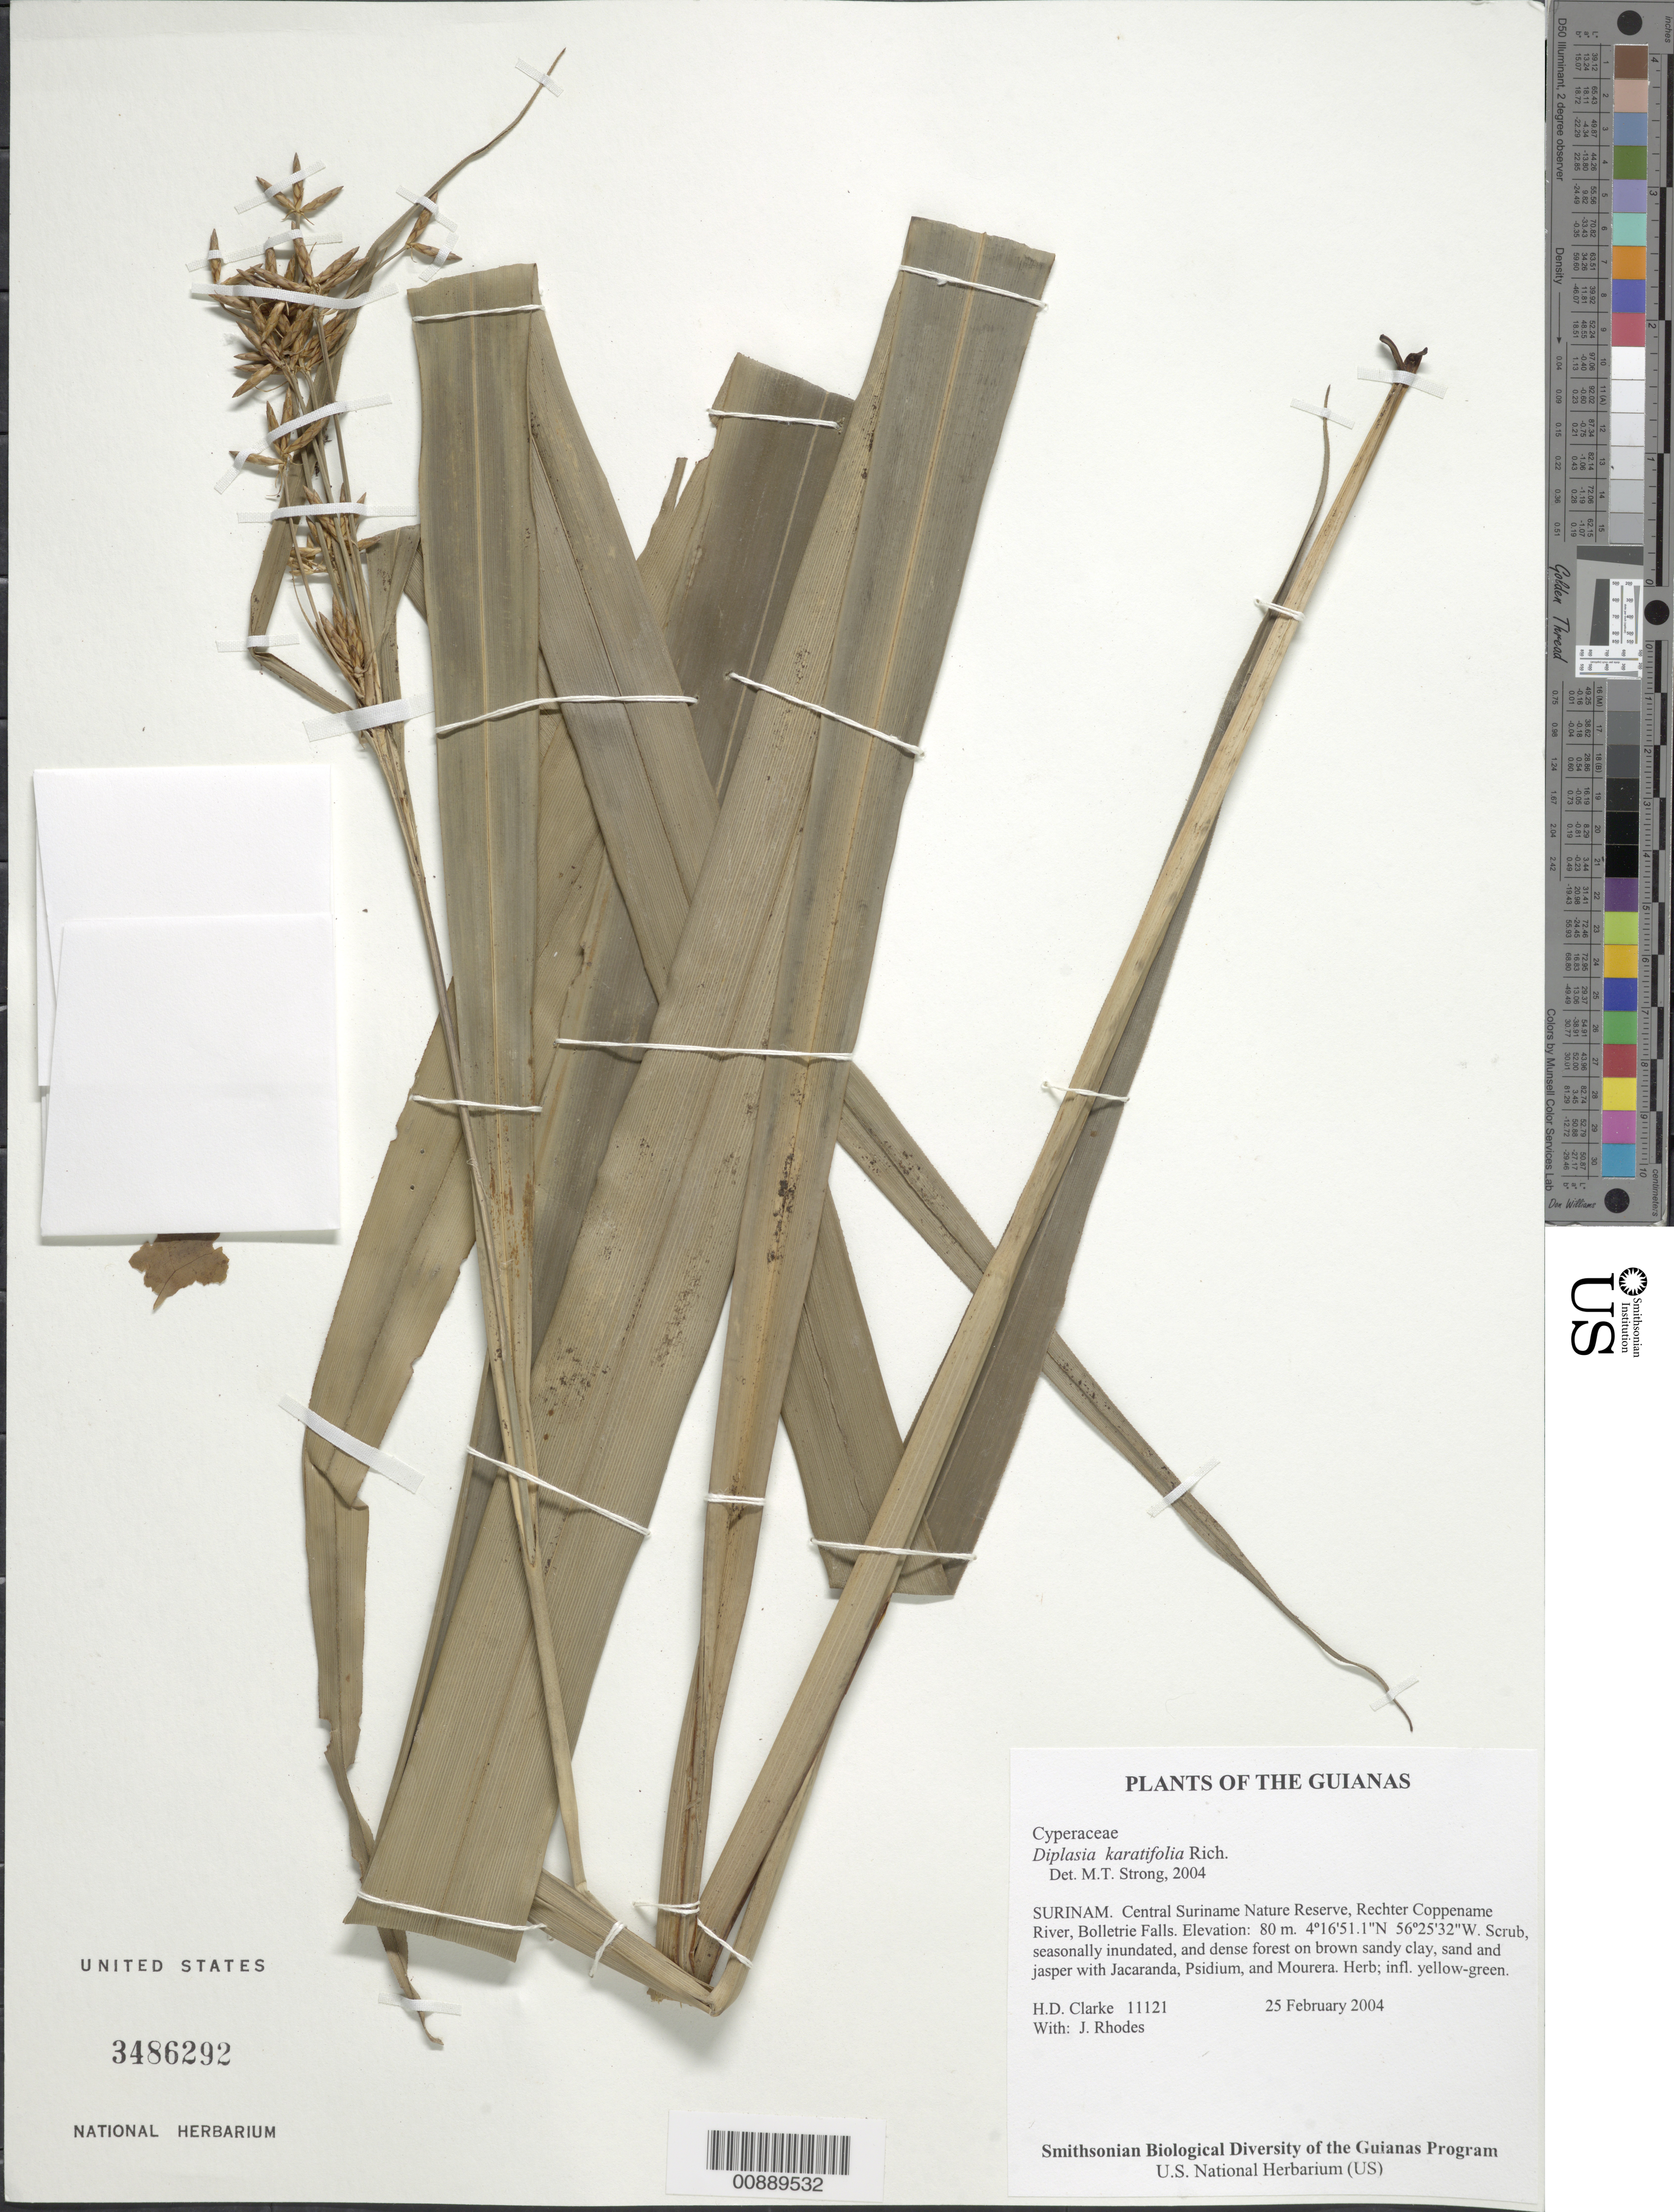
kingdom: Plantae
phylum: Tracheophyta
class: Liliopsida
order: Poales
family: Cyperaceae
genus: Diplasia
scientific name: Diplasia karatifolia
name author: Rich.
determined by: Strong, M. T., (US), Smithsonian Institution - National Museum of Natural History (UNITED STATES)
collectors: H. D. Clarke & J. Rhodes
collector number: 11121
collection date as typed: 25 February 2004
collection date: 2004-02-25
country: Suriname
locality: Central Suriname Nature Reserve, Rechter Coppename River, Bolletrie Falls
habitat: Scrub, seasonally inundated, and dense forest on brown sandy clay, sand and jasper with Jacaranda, Psidium, and Mourera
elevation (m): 80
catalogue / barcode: US 3486292